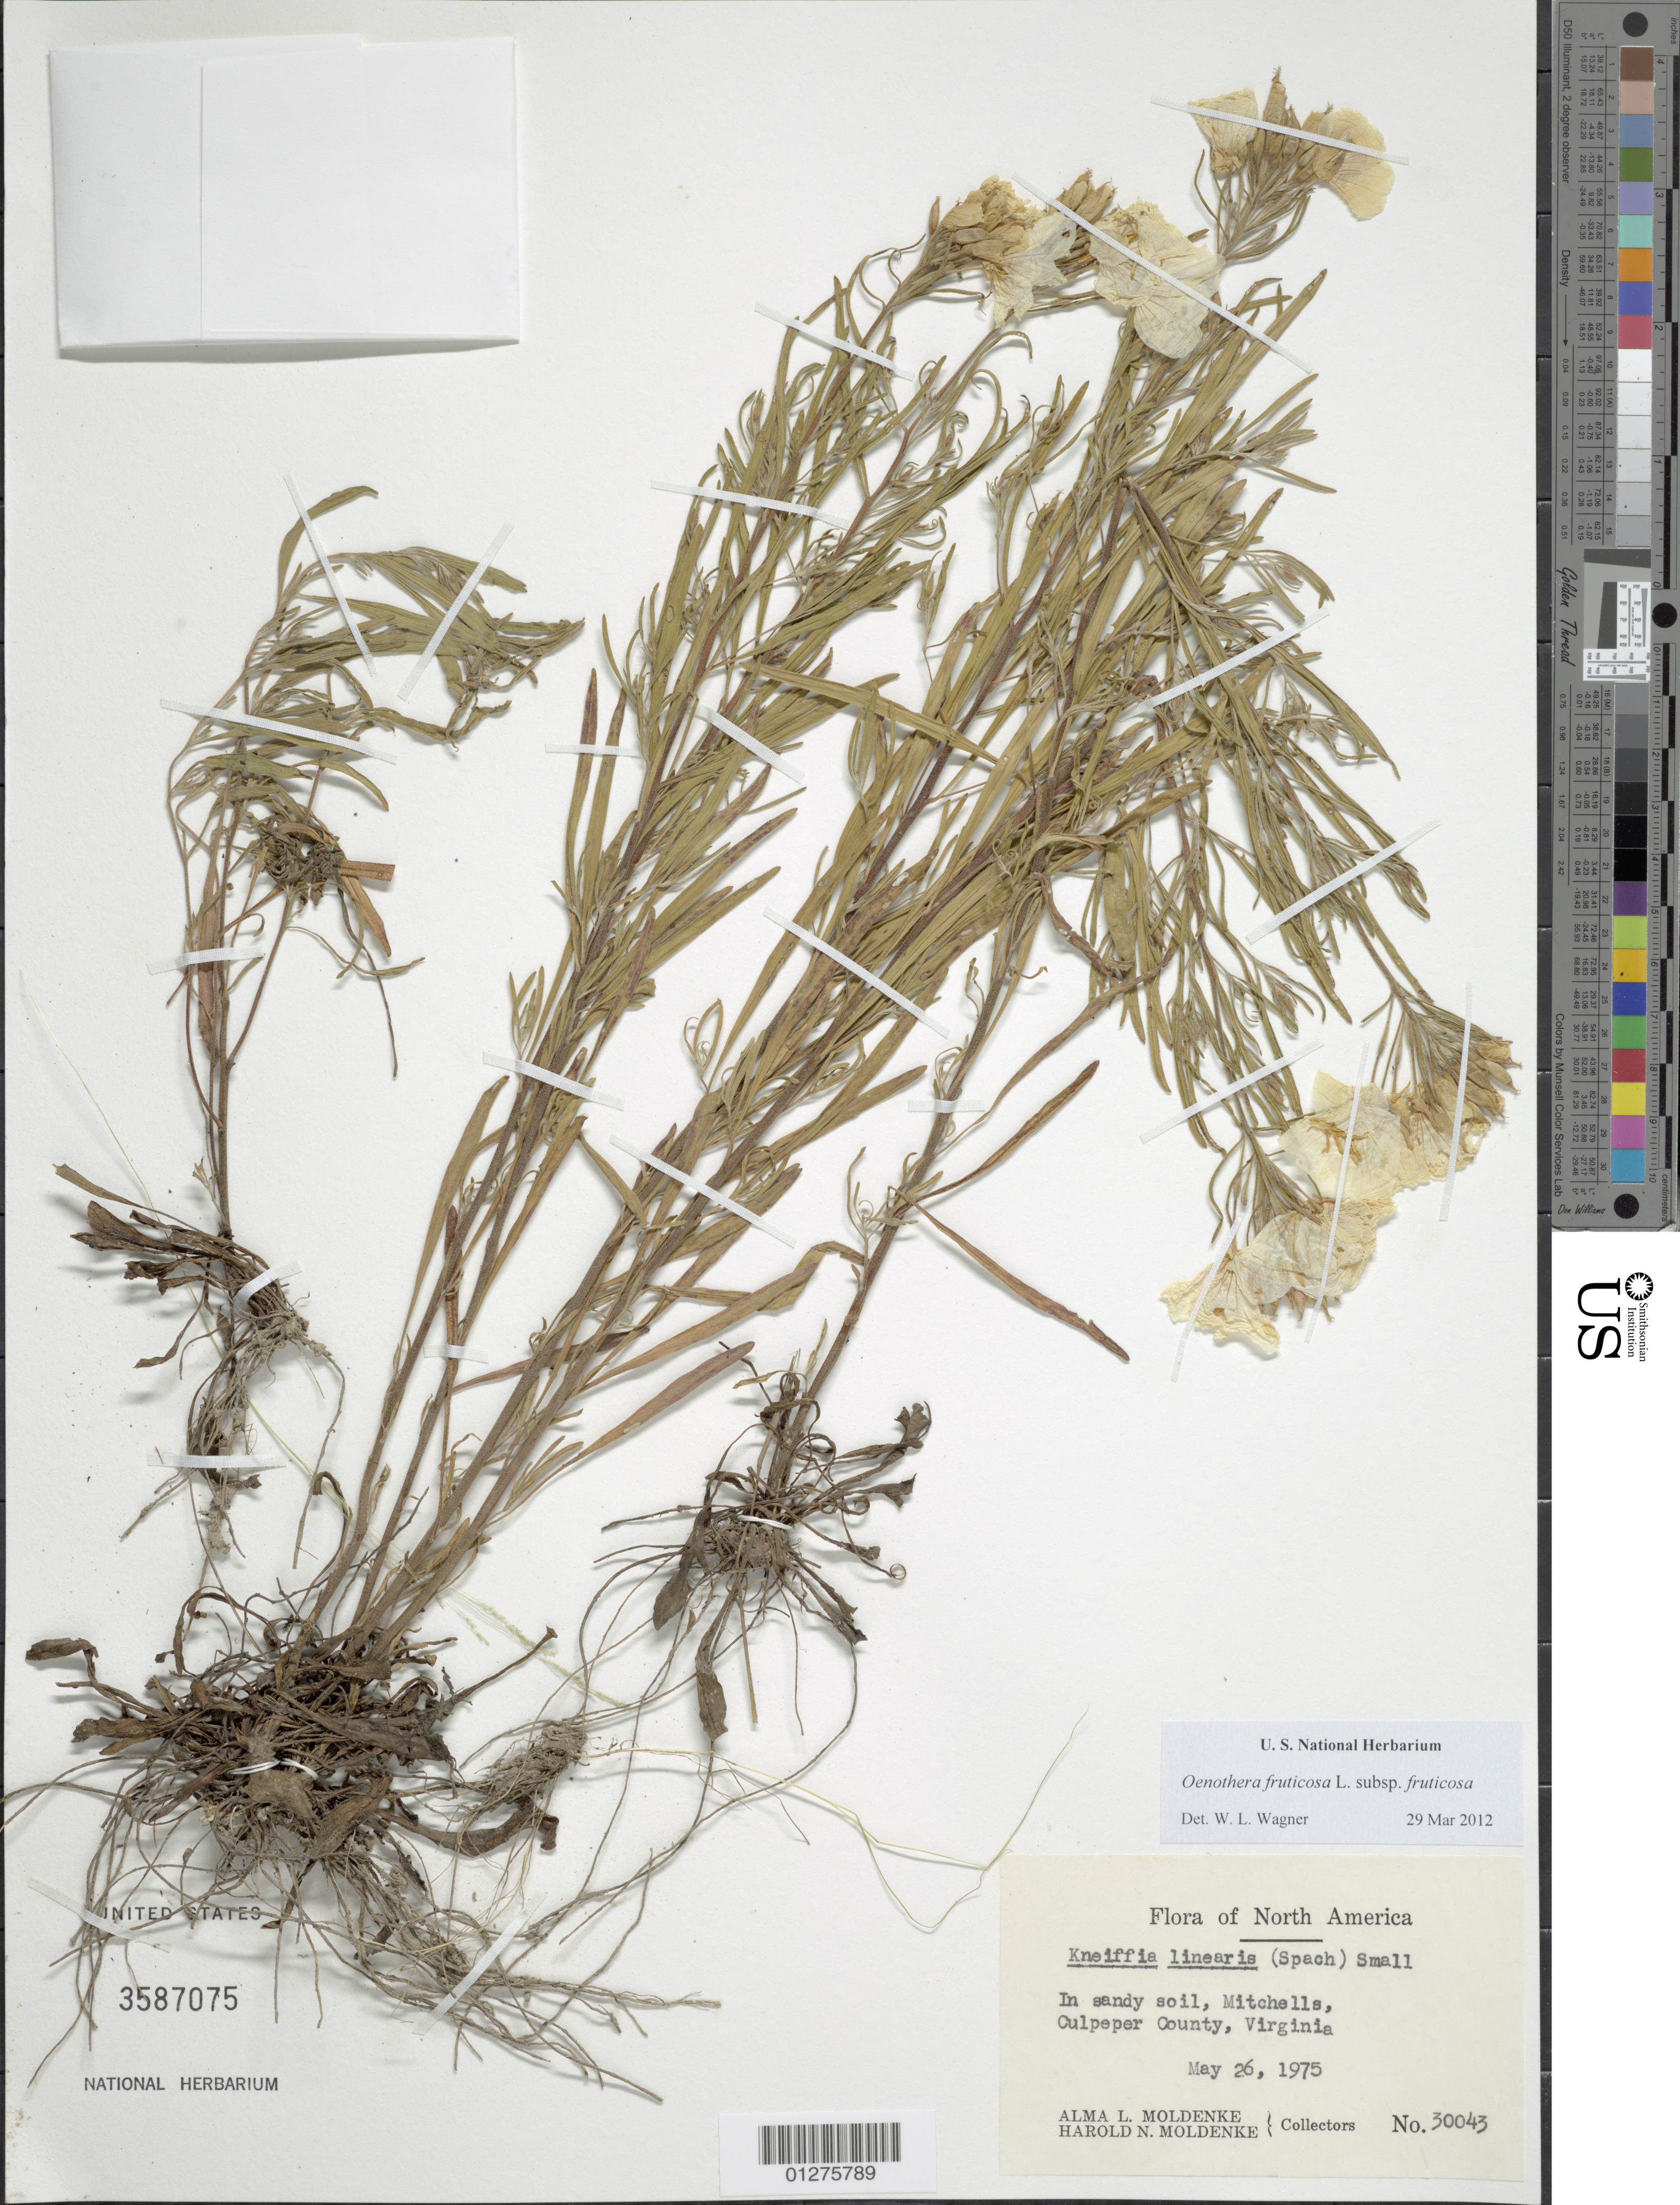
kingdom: Plantae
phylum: Tracheophyta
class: Magnoliopsida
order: Myrtales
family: Onagraceae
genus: Oenothera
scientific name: Oenothera fruticosa subsp. fruticosa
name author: L.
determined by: Wagner, W. L., (BOT), Smithsonian Institution - National Museum of Natural History (UNITED STATES)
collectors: A. L. Moldenke & H. N. Moldenke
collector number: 30043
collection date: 1975-05-26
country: United States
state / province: Virginia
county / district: Culpeper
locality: Mitchells.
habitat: In sandy soil.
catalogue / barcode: US 3587075